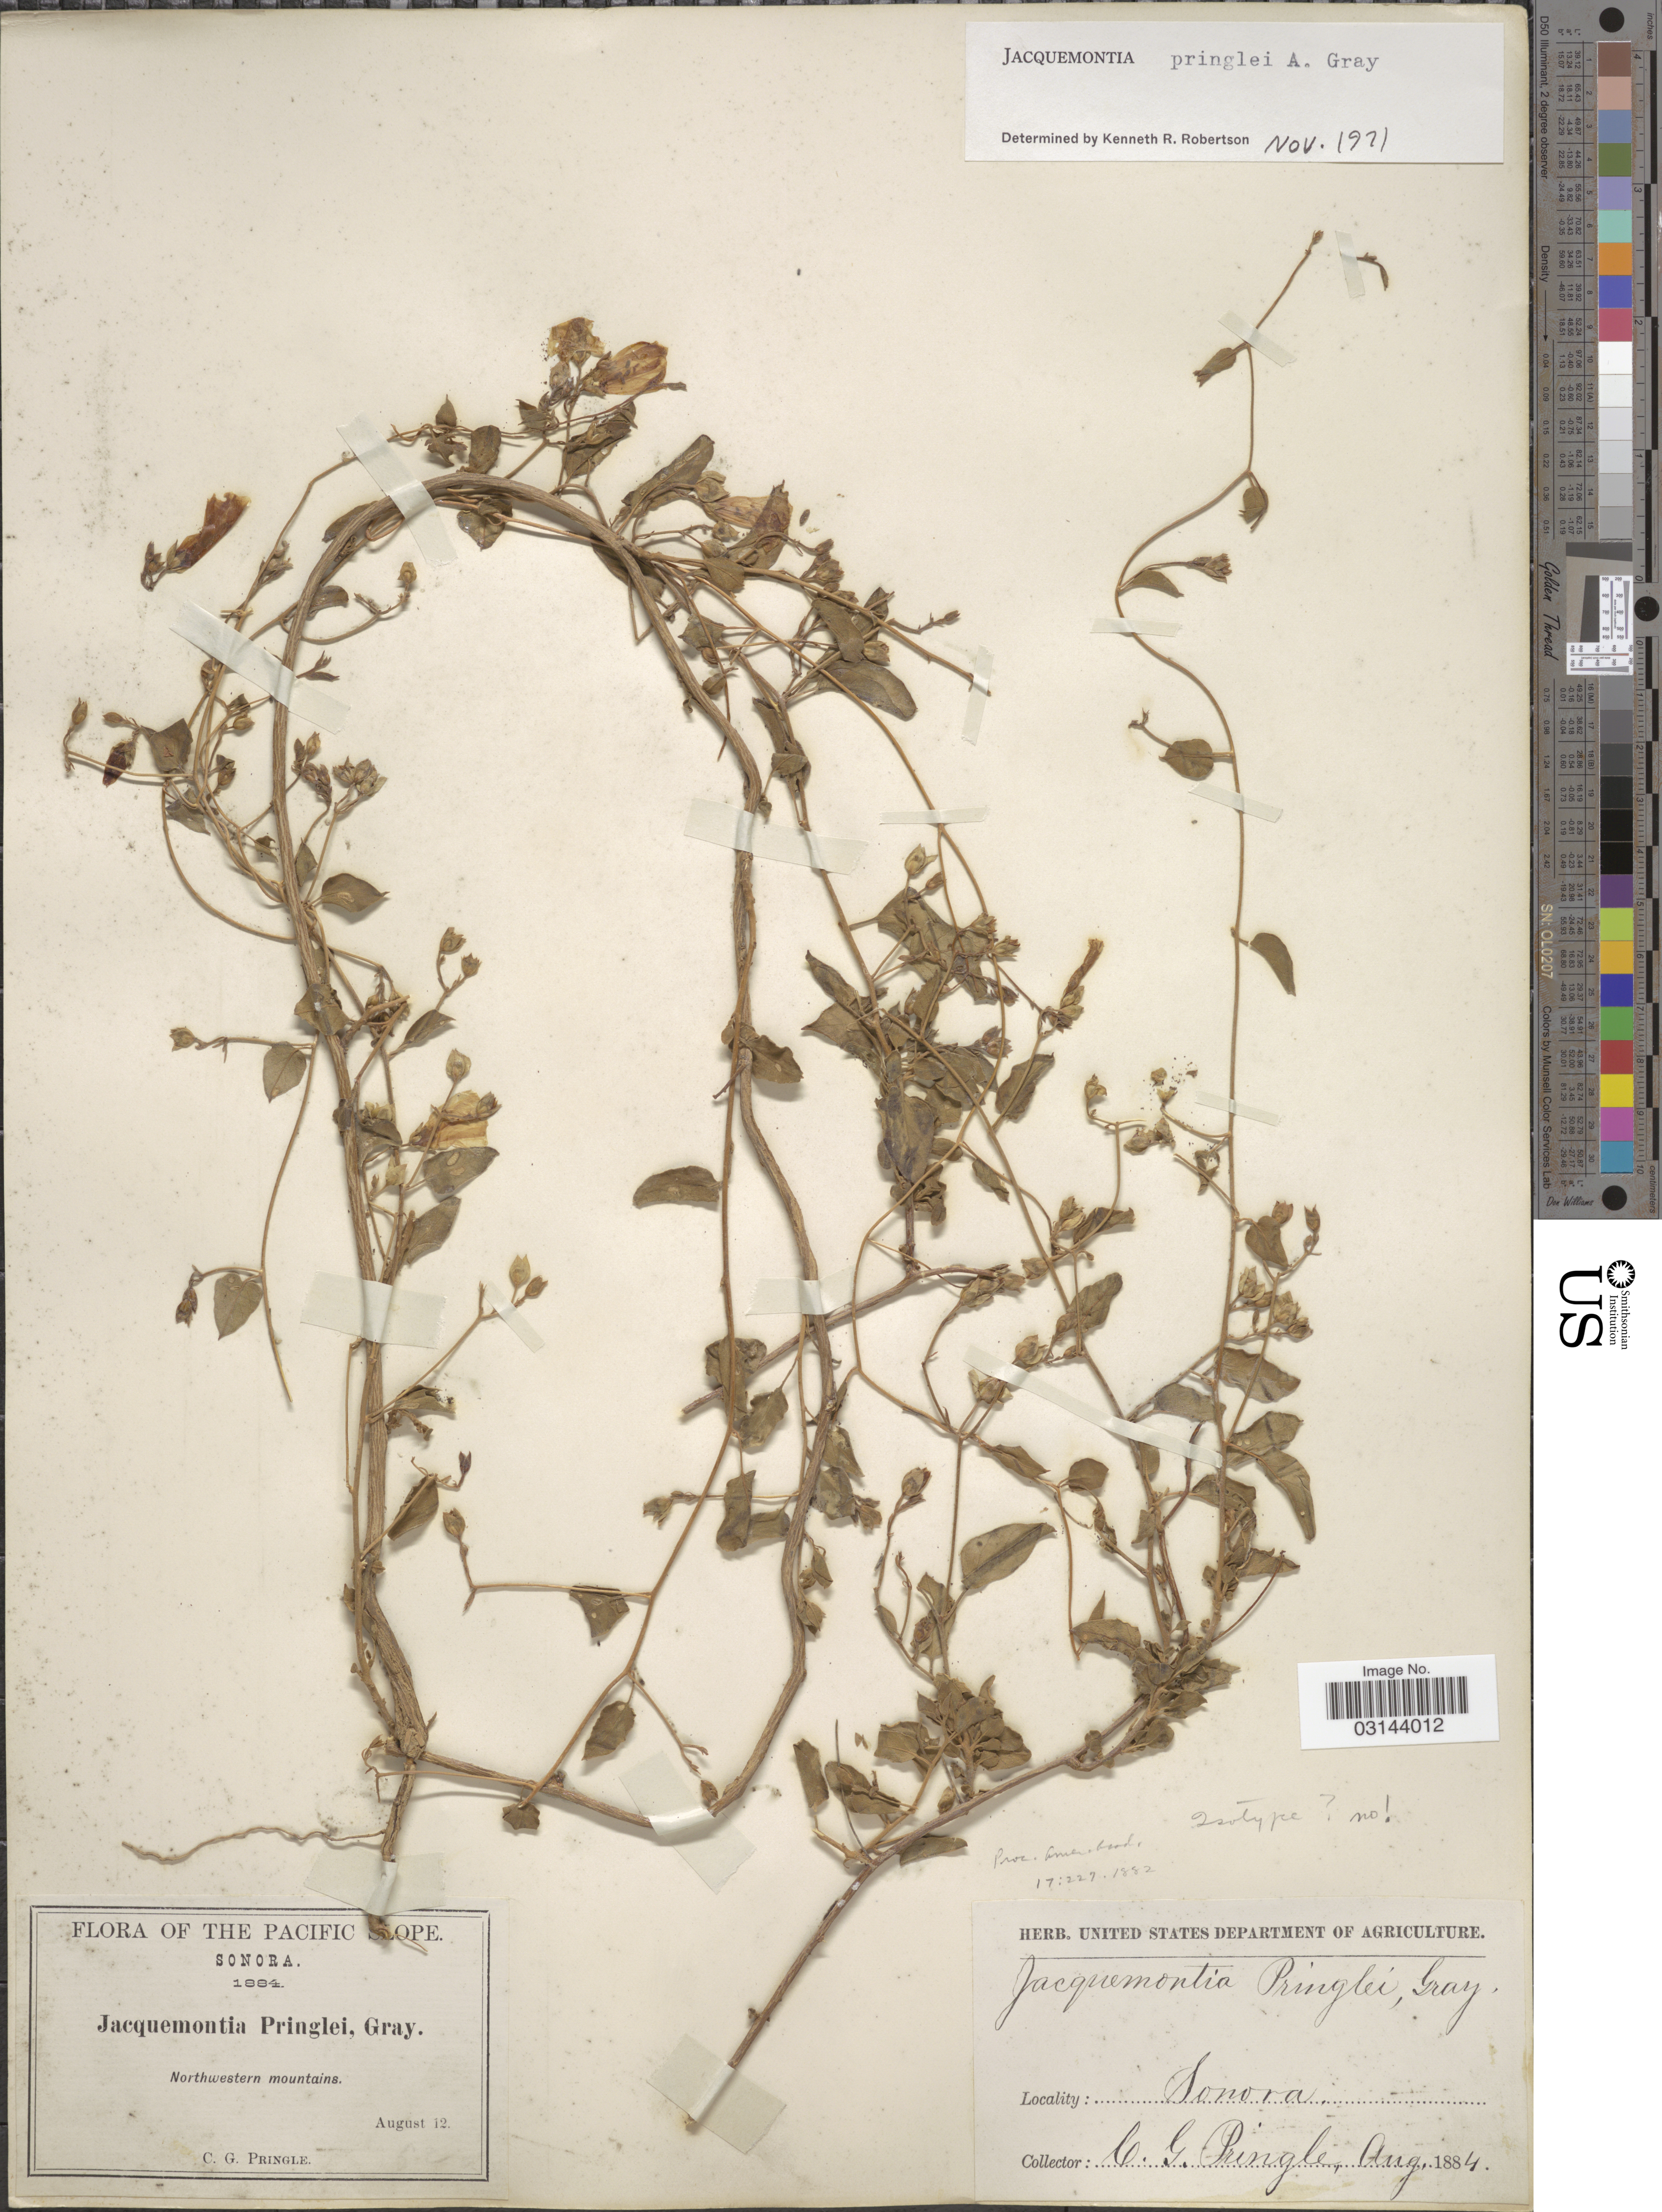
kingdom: Plantae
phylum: Tracheophyta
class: Magnoliopsida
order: Solanales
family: Convolvulaceae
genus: Jacquemontia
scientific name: Jacquemontia pringlei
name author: A. Gray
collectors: C. G. Pringle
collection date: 1884-08-12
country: Mexico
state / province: Sonora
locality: The Pacific Slope, Northwestern mountains.